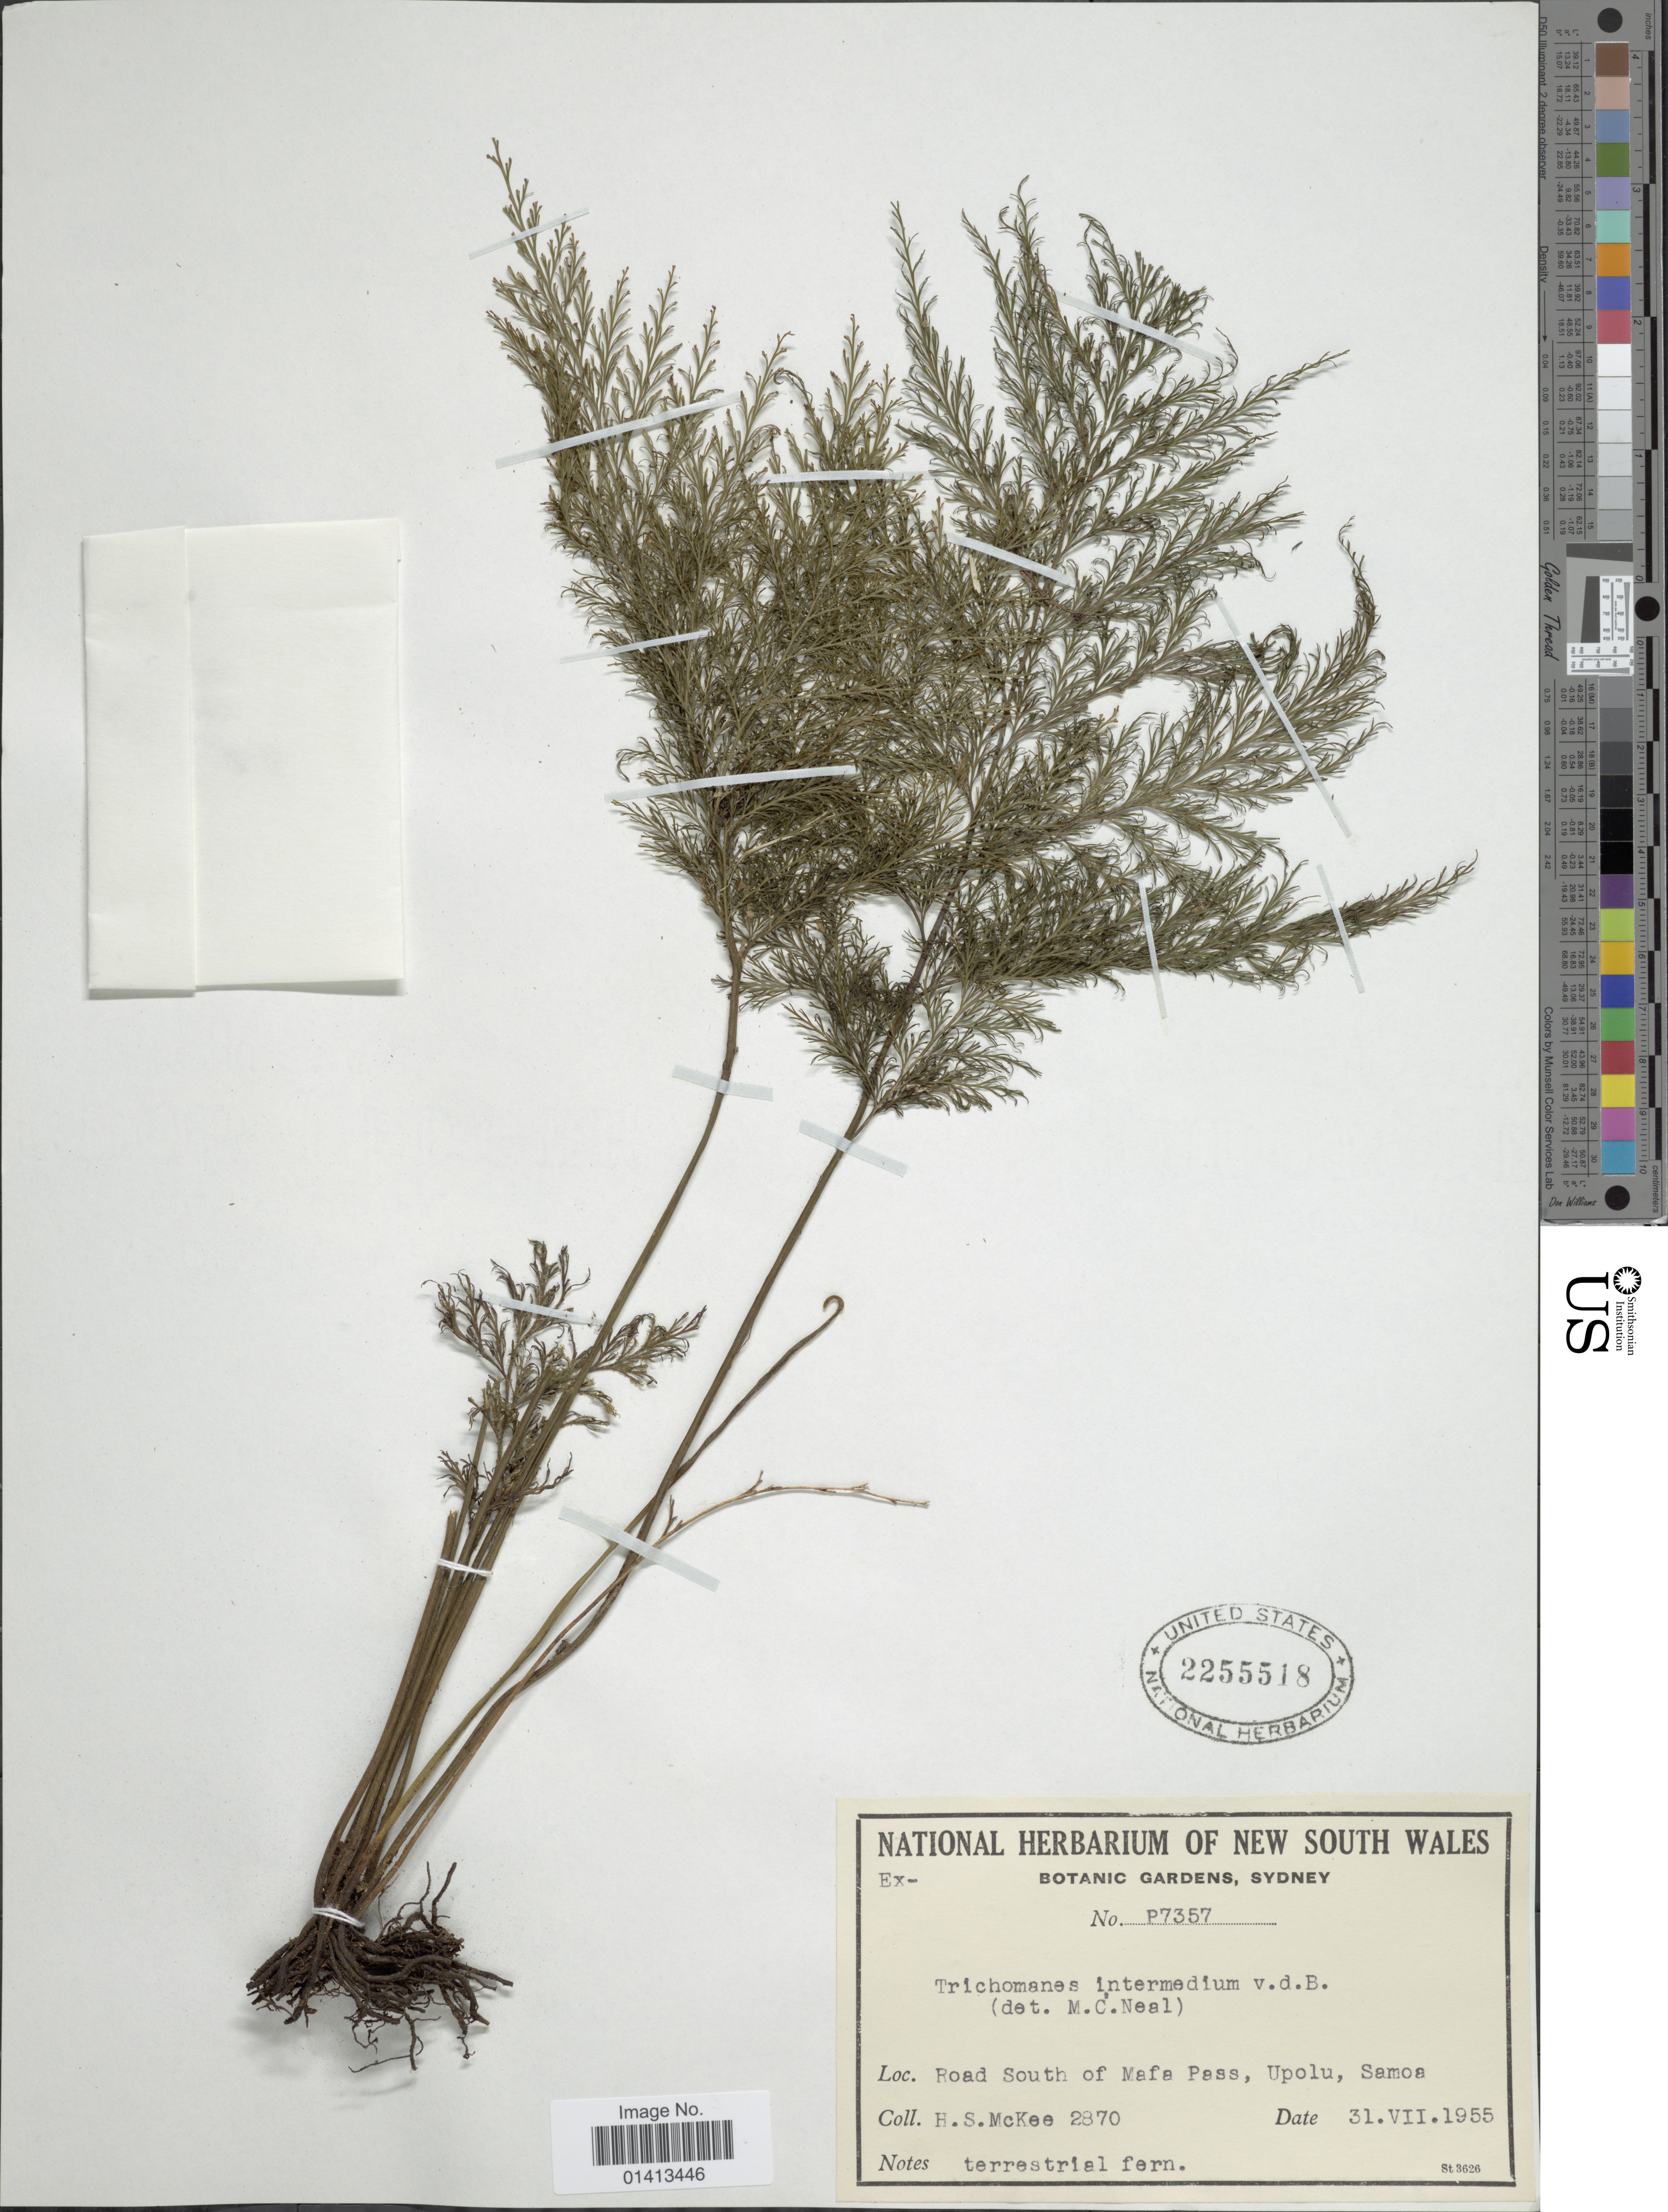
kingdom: Plantae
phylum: Tracheophyta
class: Polypodiopsida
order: Hymenophyllales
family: Hymenophyllaceae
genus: Crepidomanes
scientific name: Crepidomanes intermedium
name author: (Bosch) Ebihara & K. Iwats.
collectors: H. S. McKee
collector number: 2870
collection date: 1955-07-31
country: Samoa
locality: Road South of Mafa Pass, Upolu, Samoa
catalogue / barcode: US 2255518